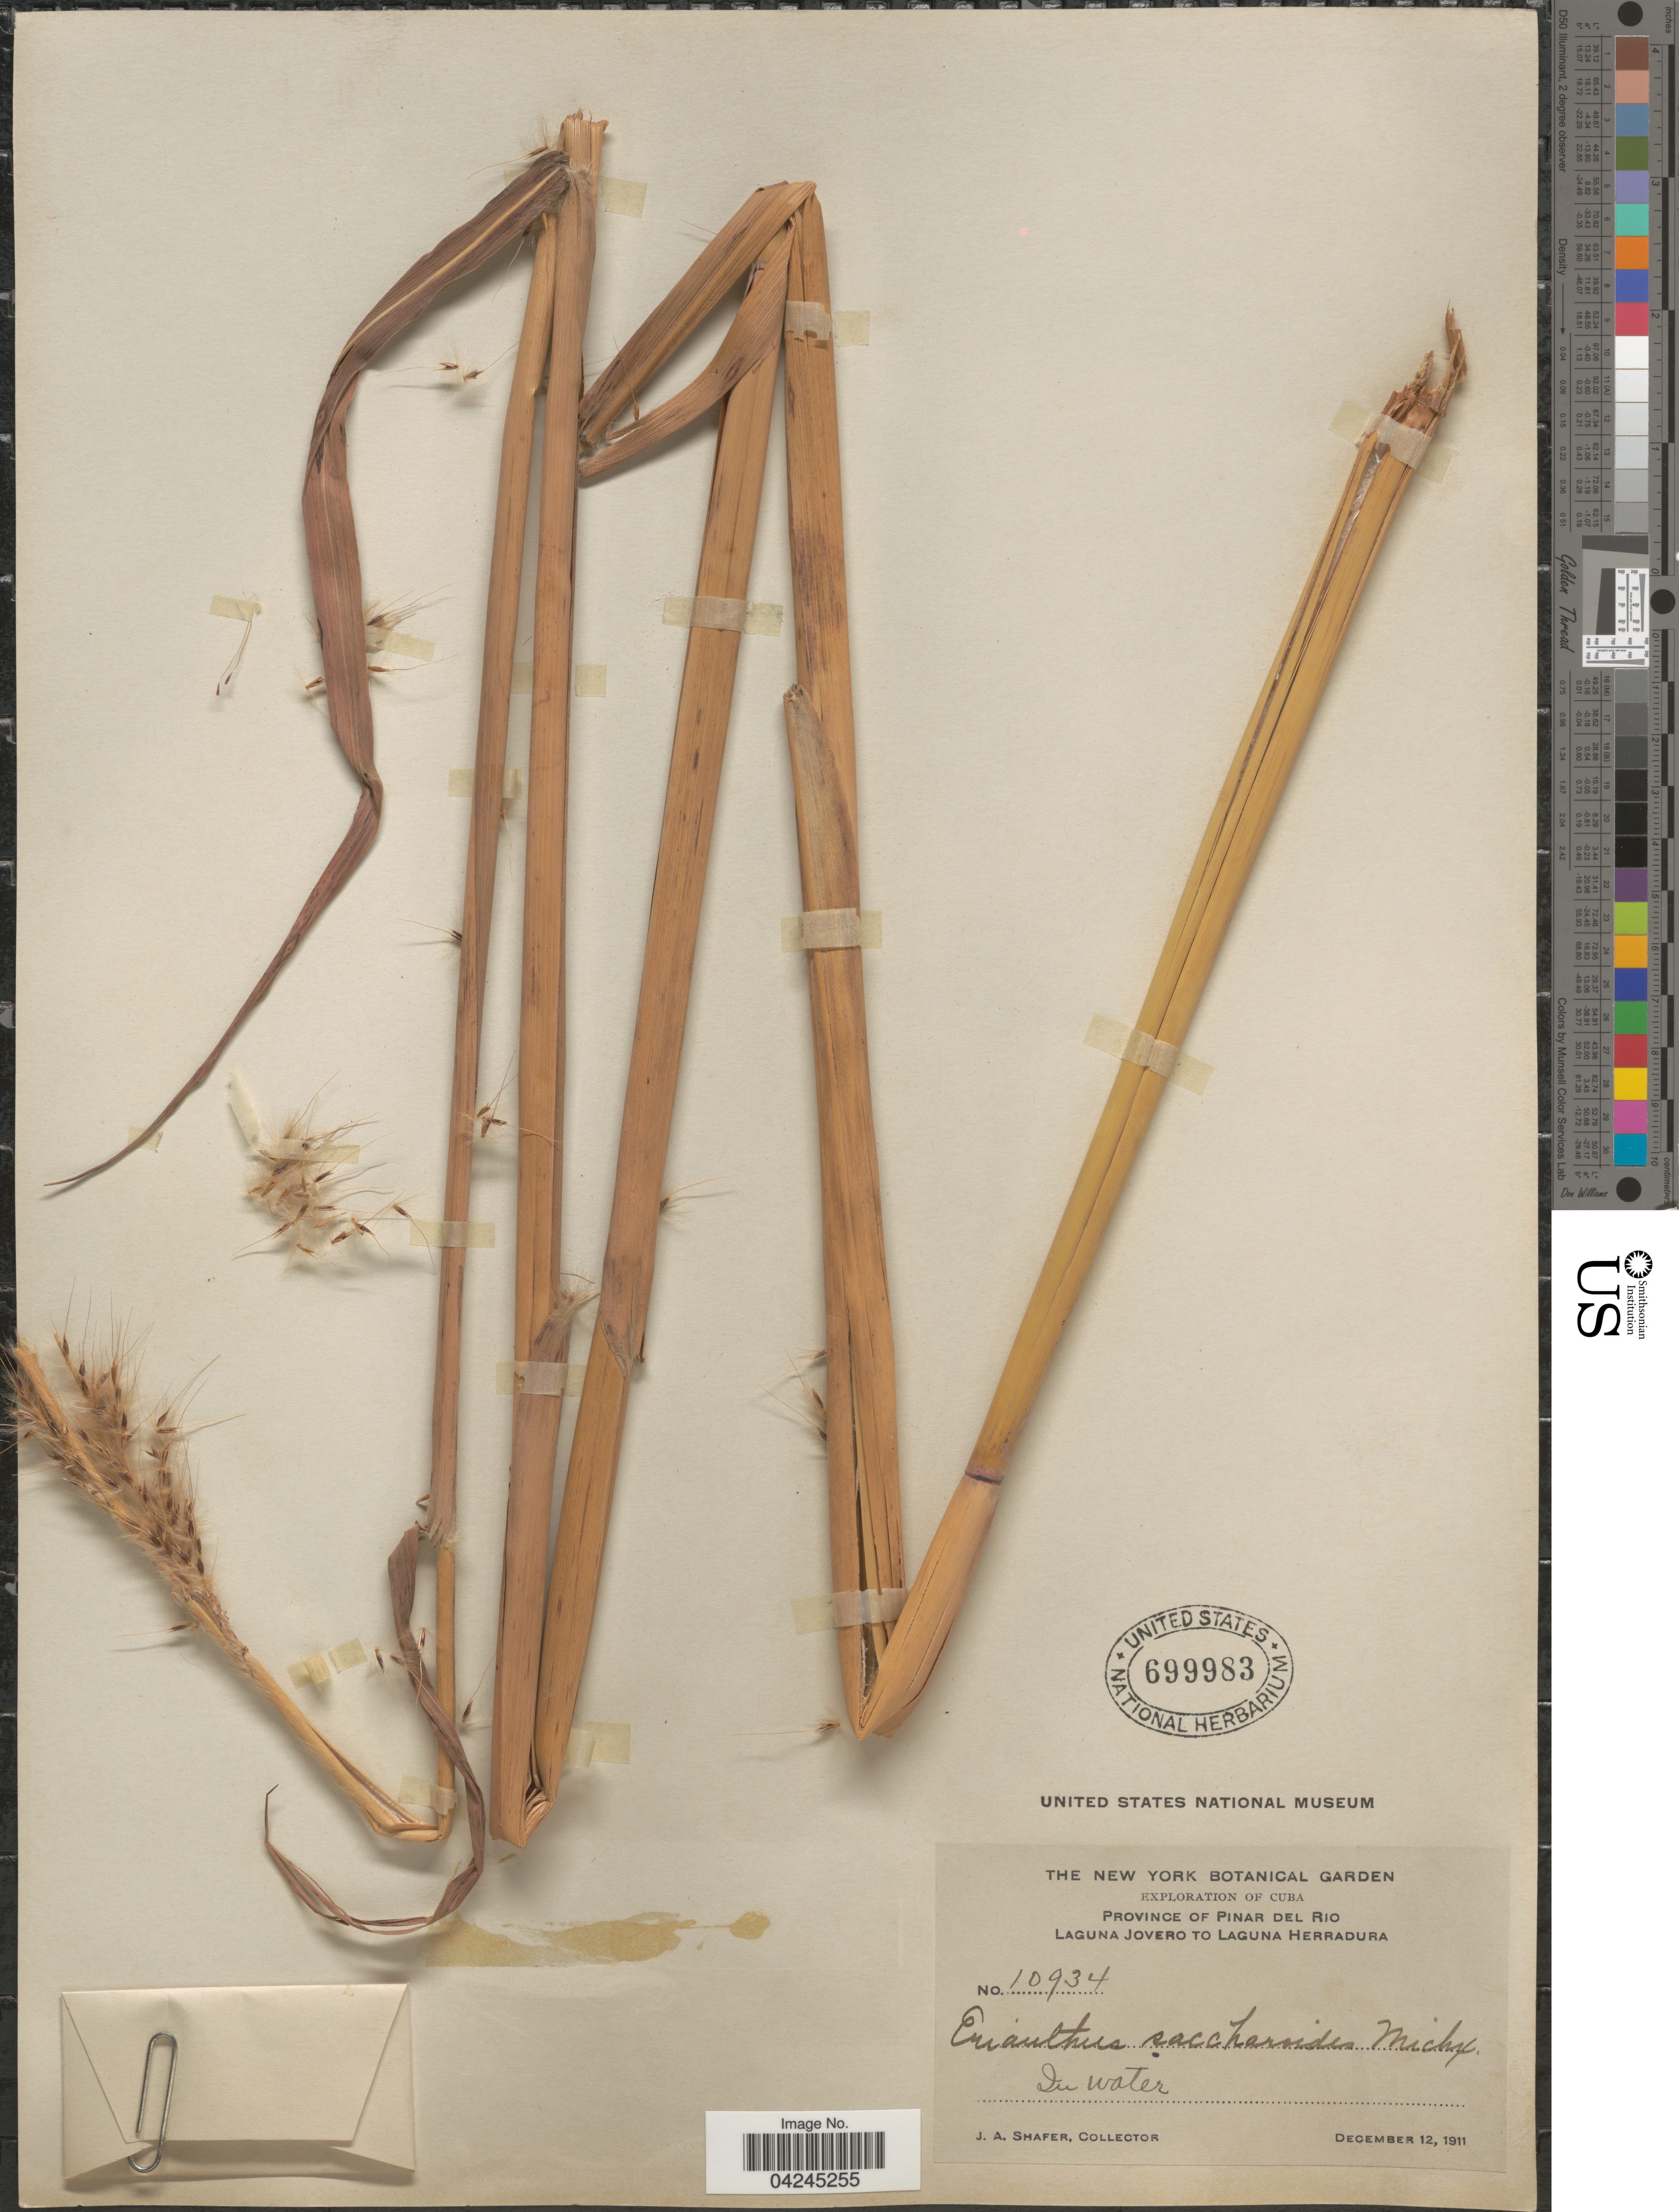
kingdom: Plantae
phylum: Tracheophyta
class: Liliopsida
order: Poales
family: Poaceae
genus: Erianthus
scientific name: Erianthus sp.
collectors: J. A. Shafer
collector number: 10934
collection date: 1911-12-12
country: Cuba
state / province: Pinar del Río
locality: Exploration of Cuba. Laguna Jovero to Laguna Herradura.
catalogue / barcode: US 699983